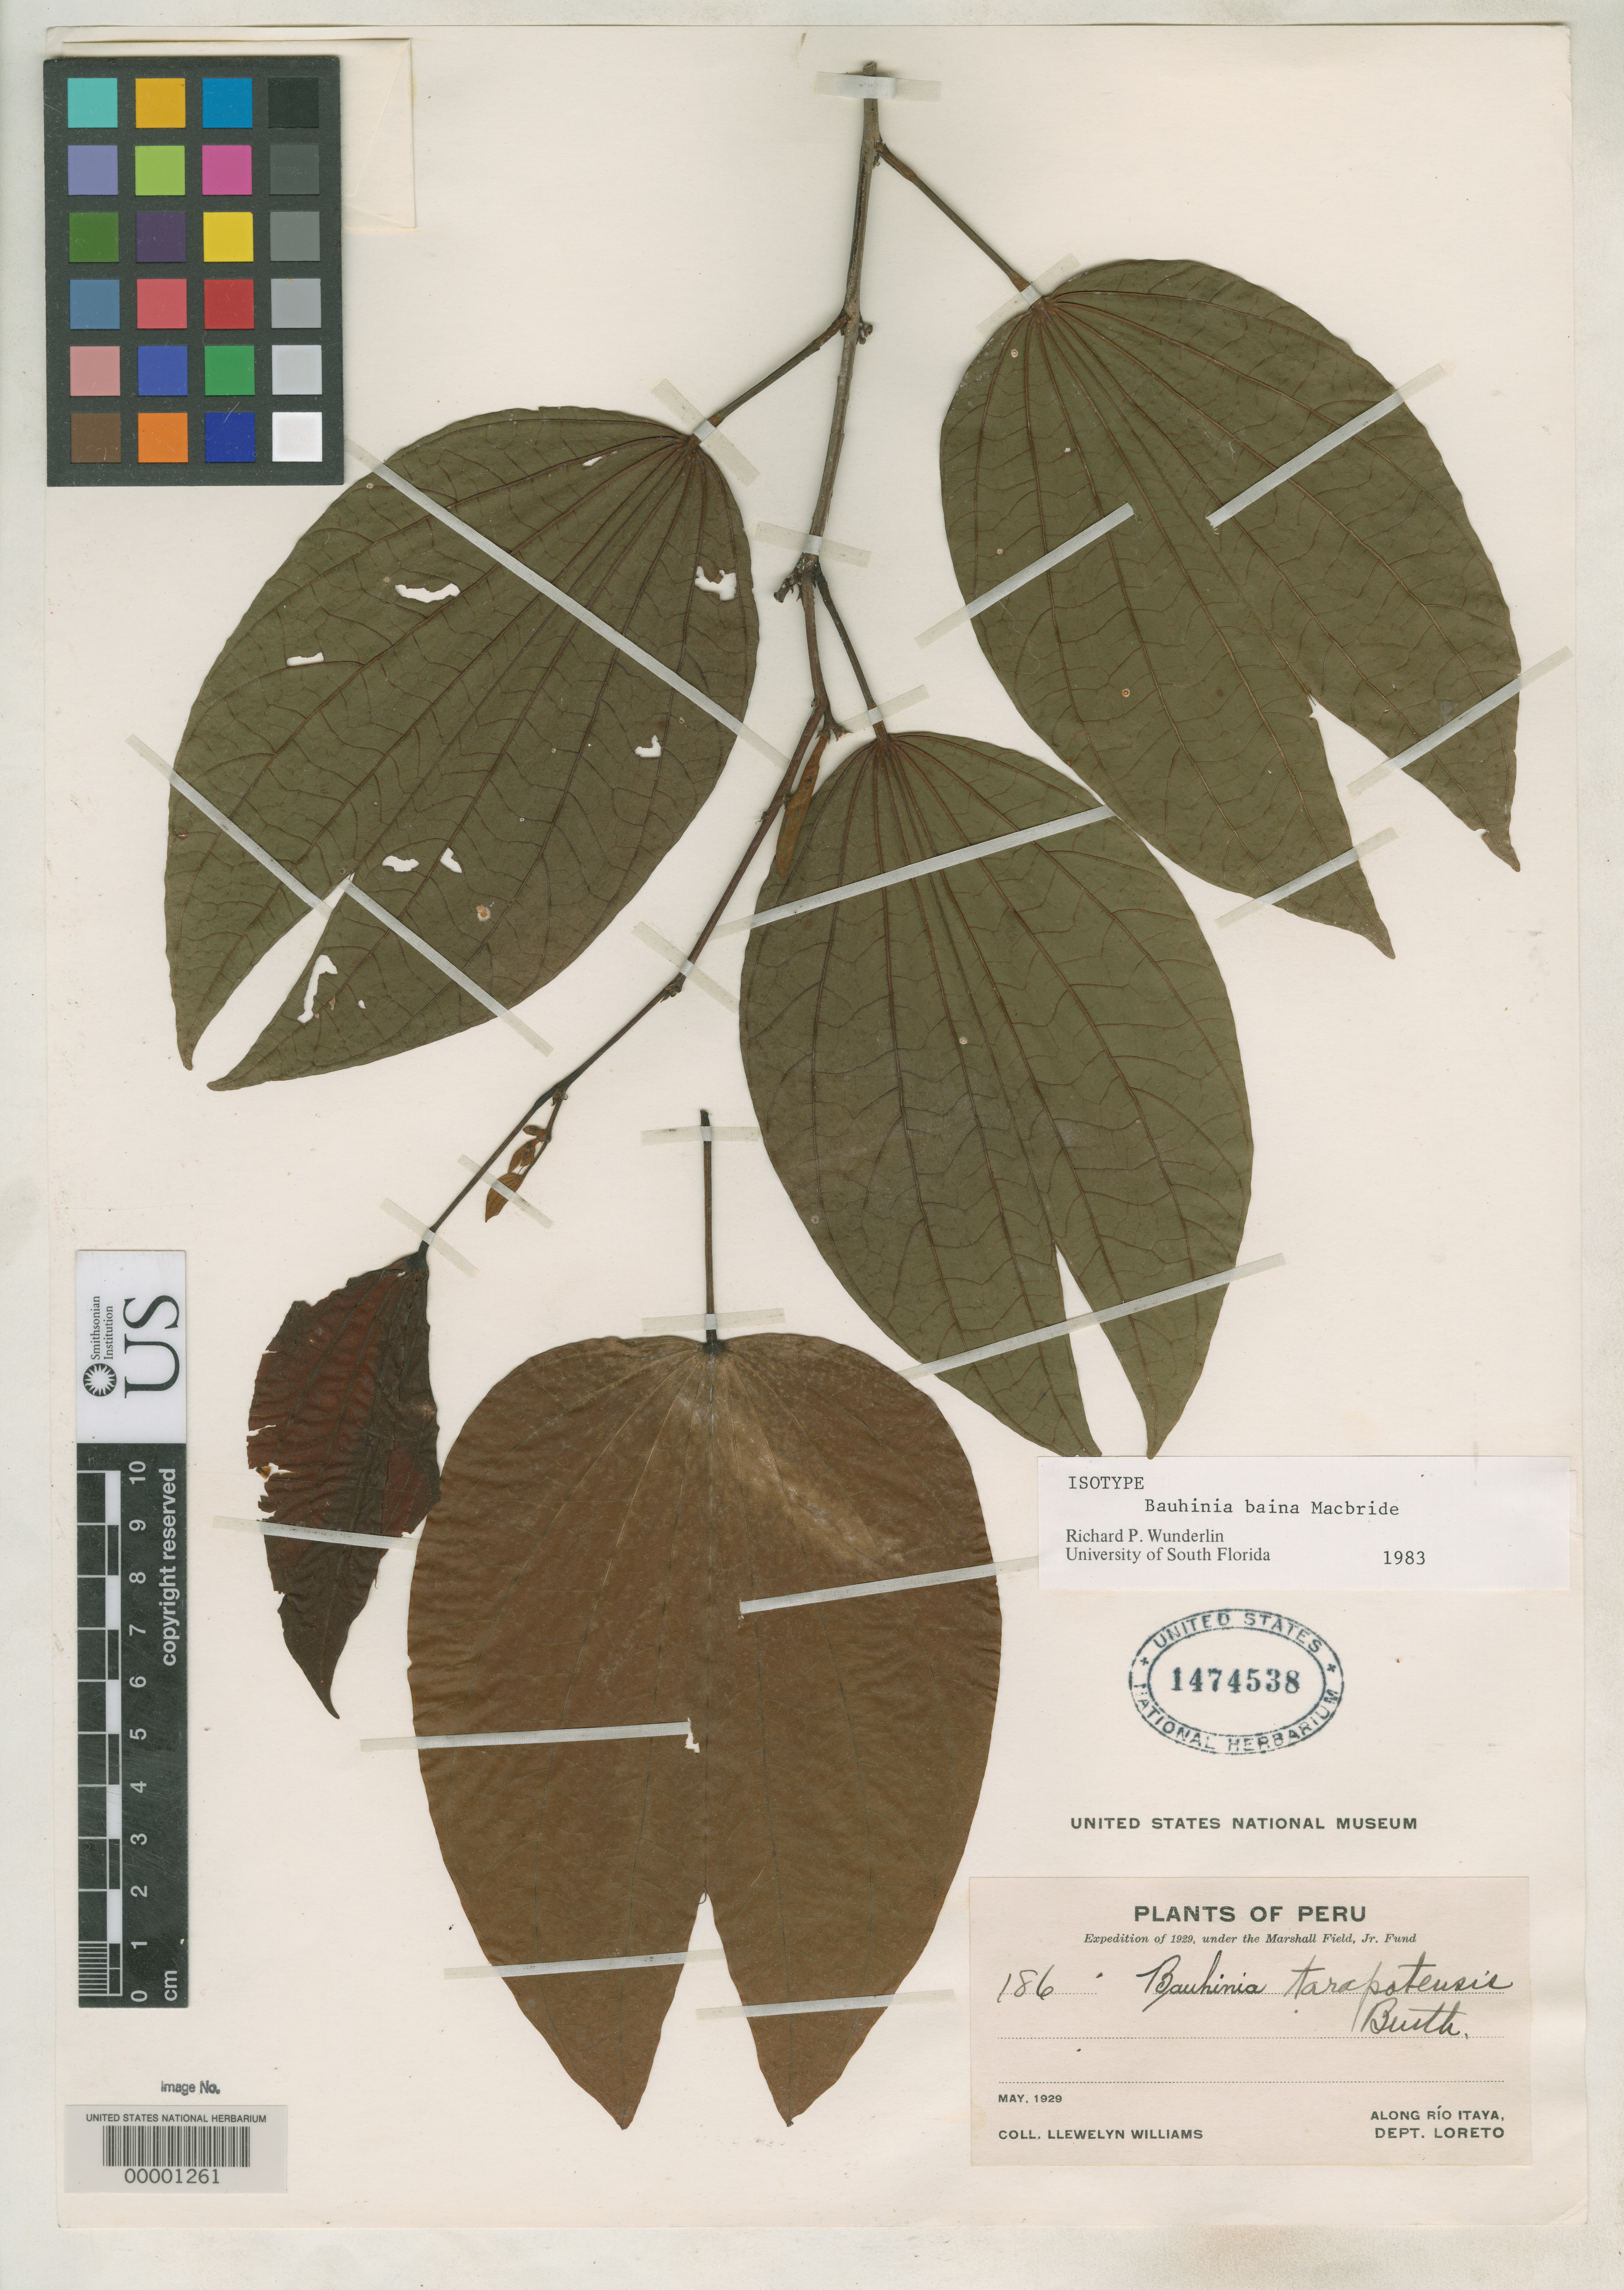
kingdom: Plantae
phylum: Tracheophyta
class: Magnoliopsida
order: Fabales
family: Fabaceae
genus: Bauhinia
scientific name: Bauhinia baina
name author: J.F. Macbr.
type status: Isotype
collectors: Ll. Williams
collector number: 186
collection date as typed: May 1929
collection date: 1929-05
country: Peru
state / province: Loreto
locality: Along Rio Itaya.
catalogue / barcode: US 1474538